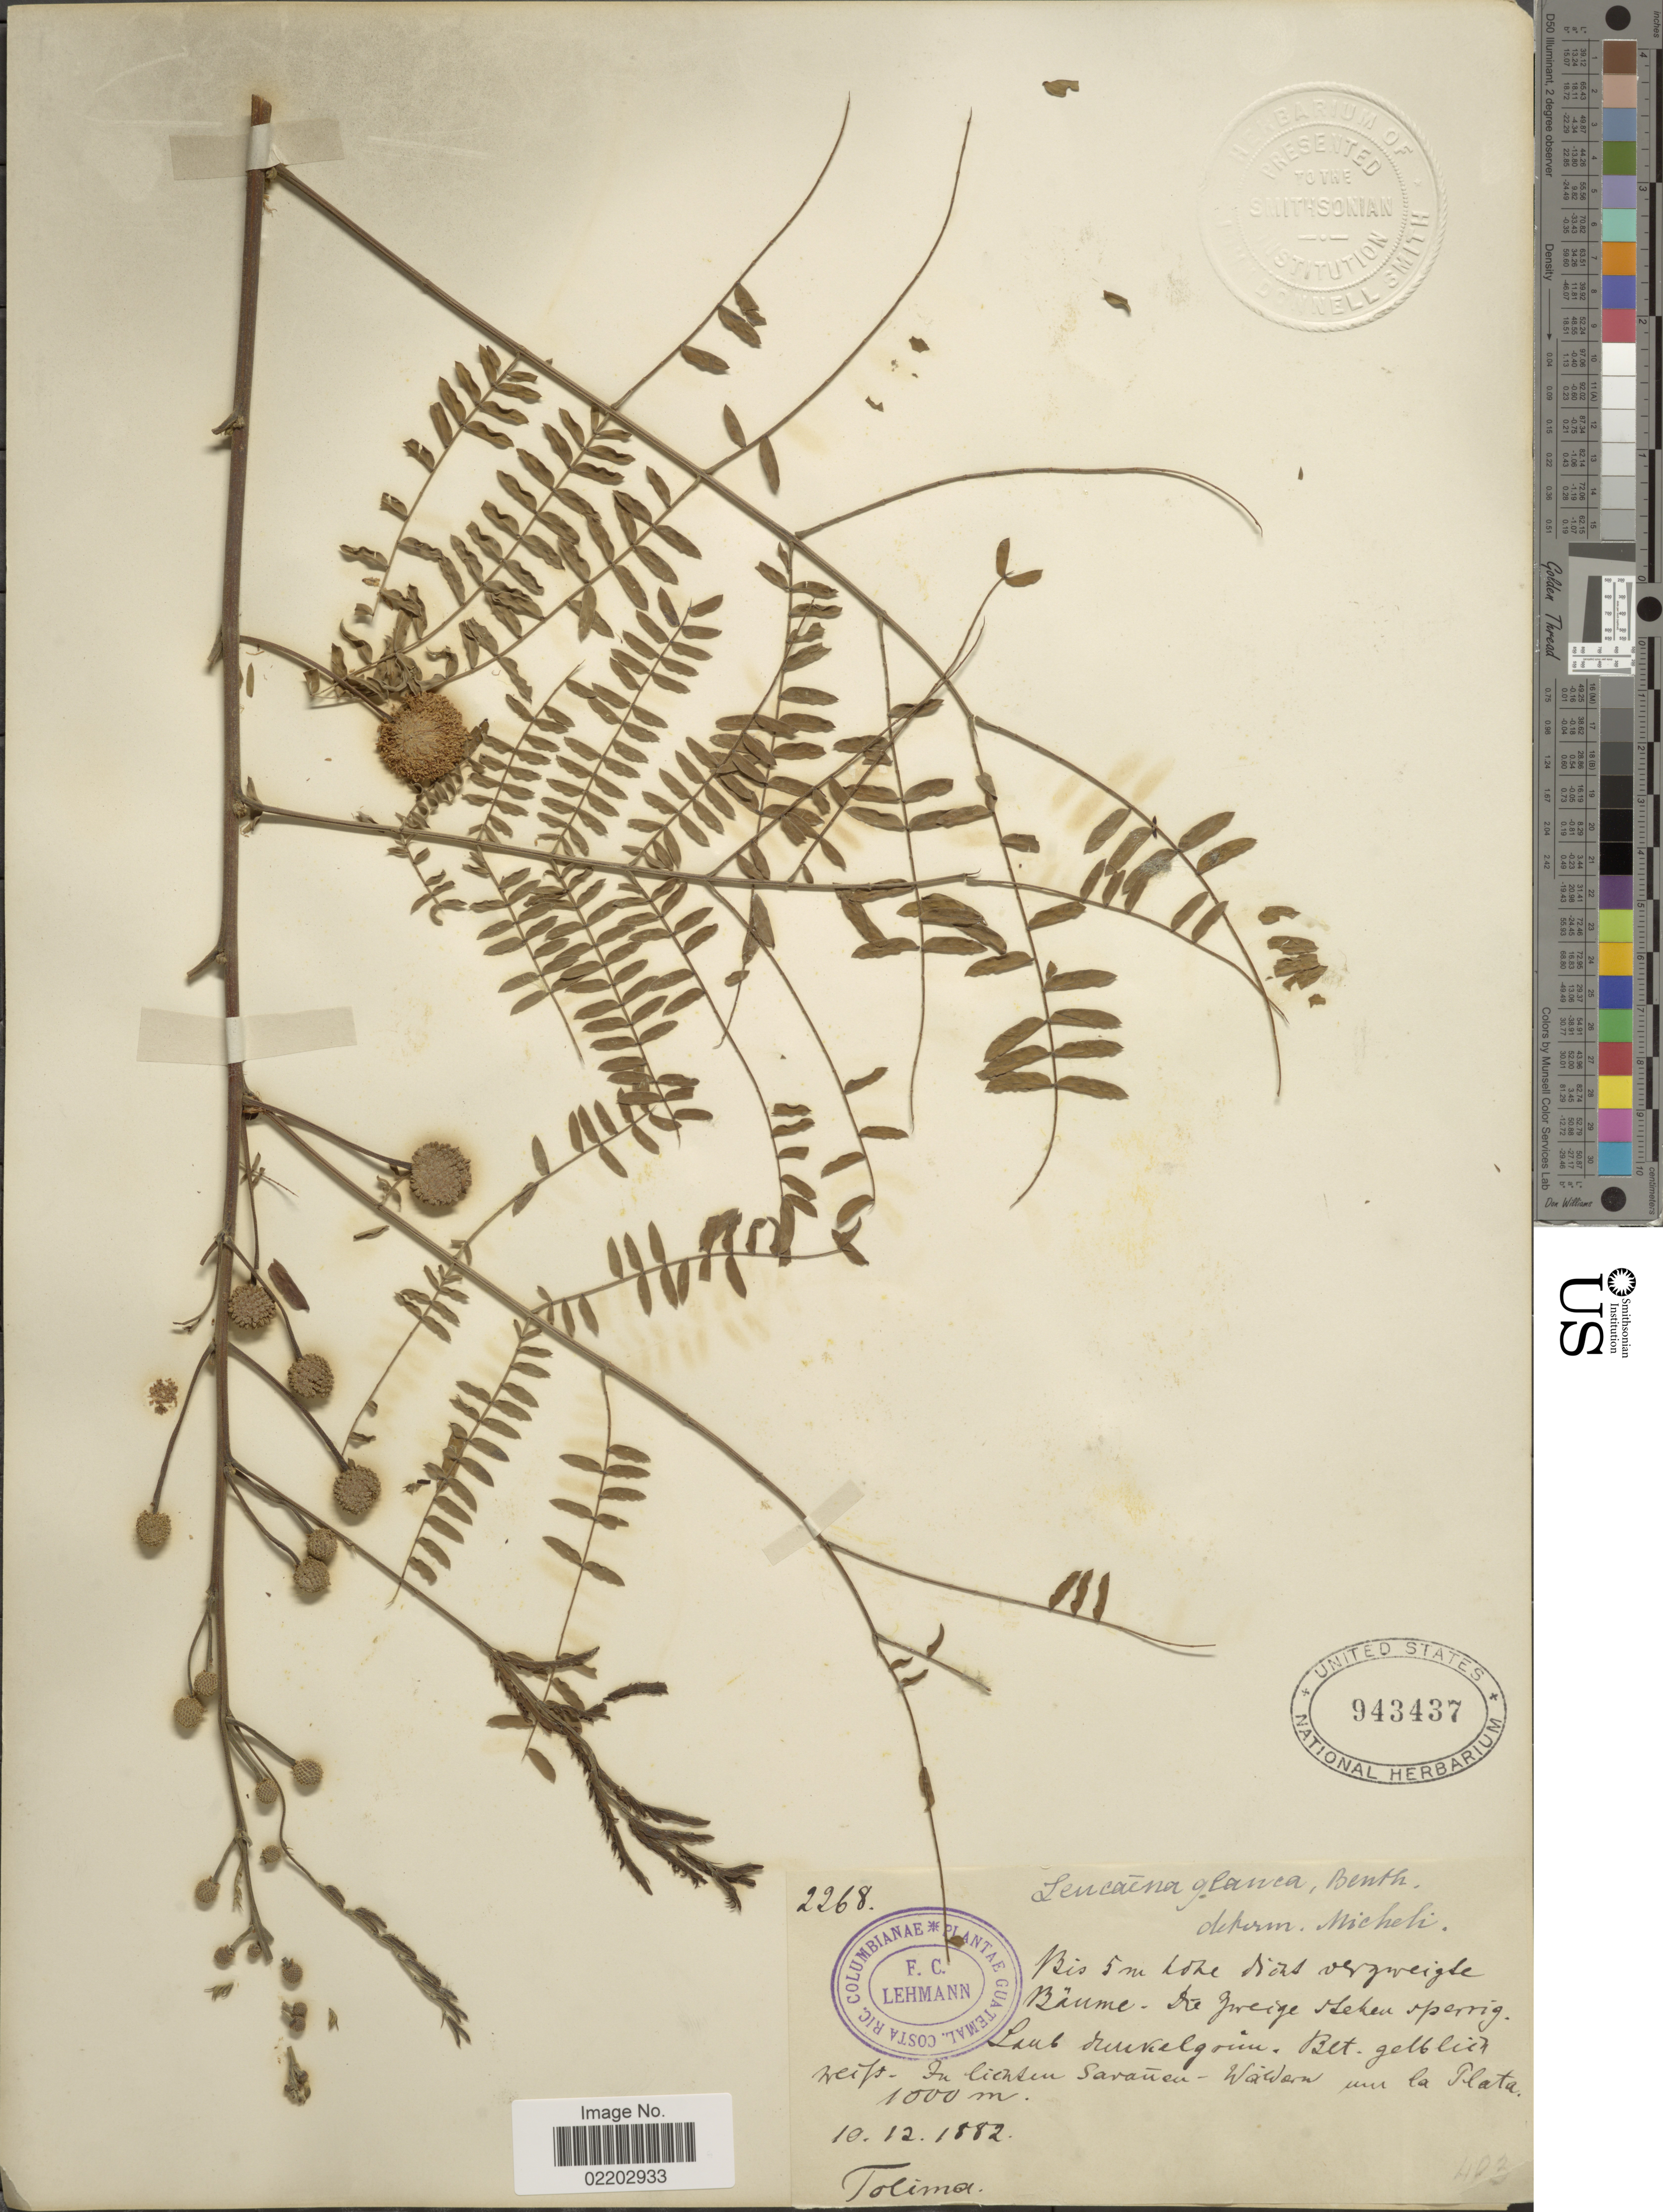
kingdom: Plantae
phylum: Tracheophyta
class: Magnoliopsida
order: Fabales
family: Fabaceae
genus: Leucaena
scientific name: Leucaena leucocephala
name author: (Lam.) de Wit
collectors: F. Lehman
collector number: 2268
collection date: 1882-12-10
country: Colombia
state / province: Tolima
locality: In lichten Savanen -Waldern um la Plata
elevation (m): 1000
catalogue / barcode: US 943437